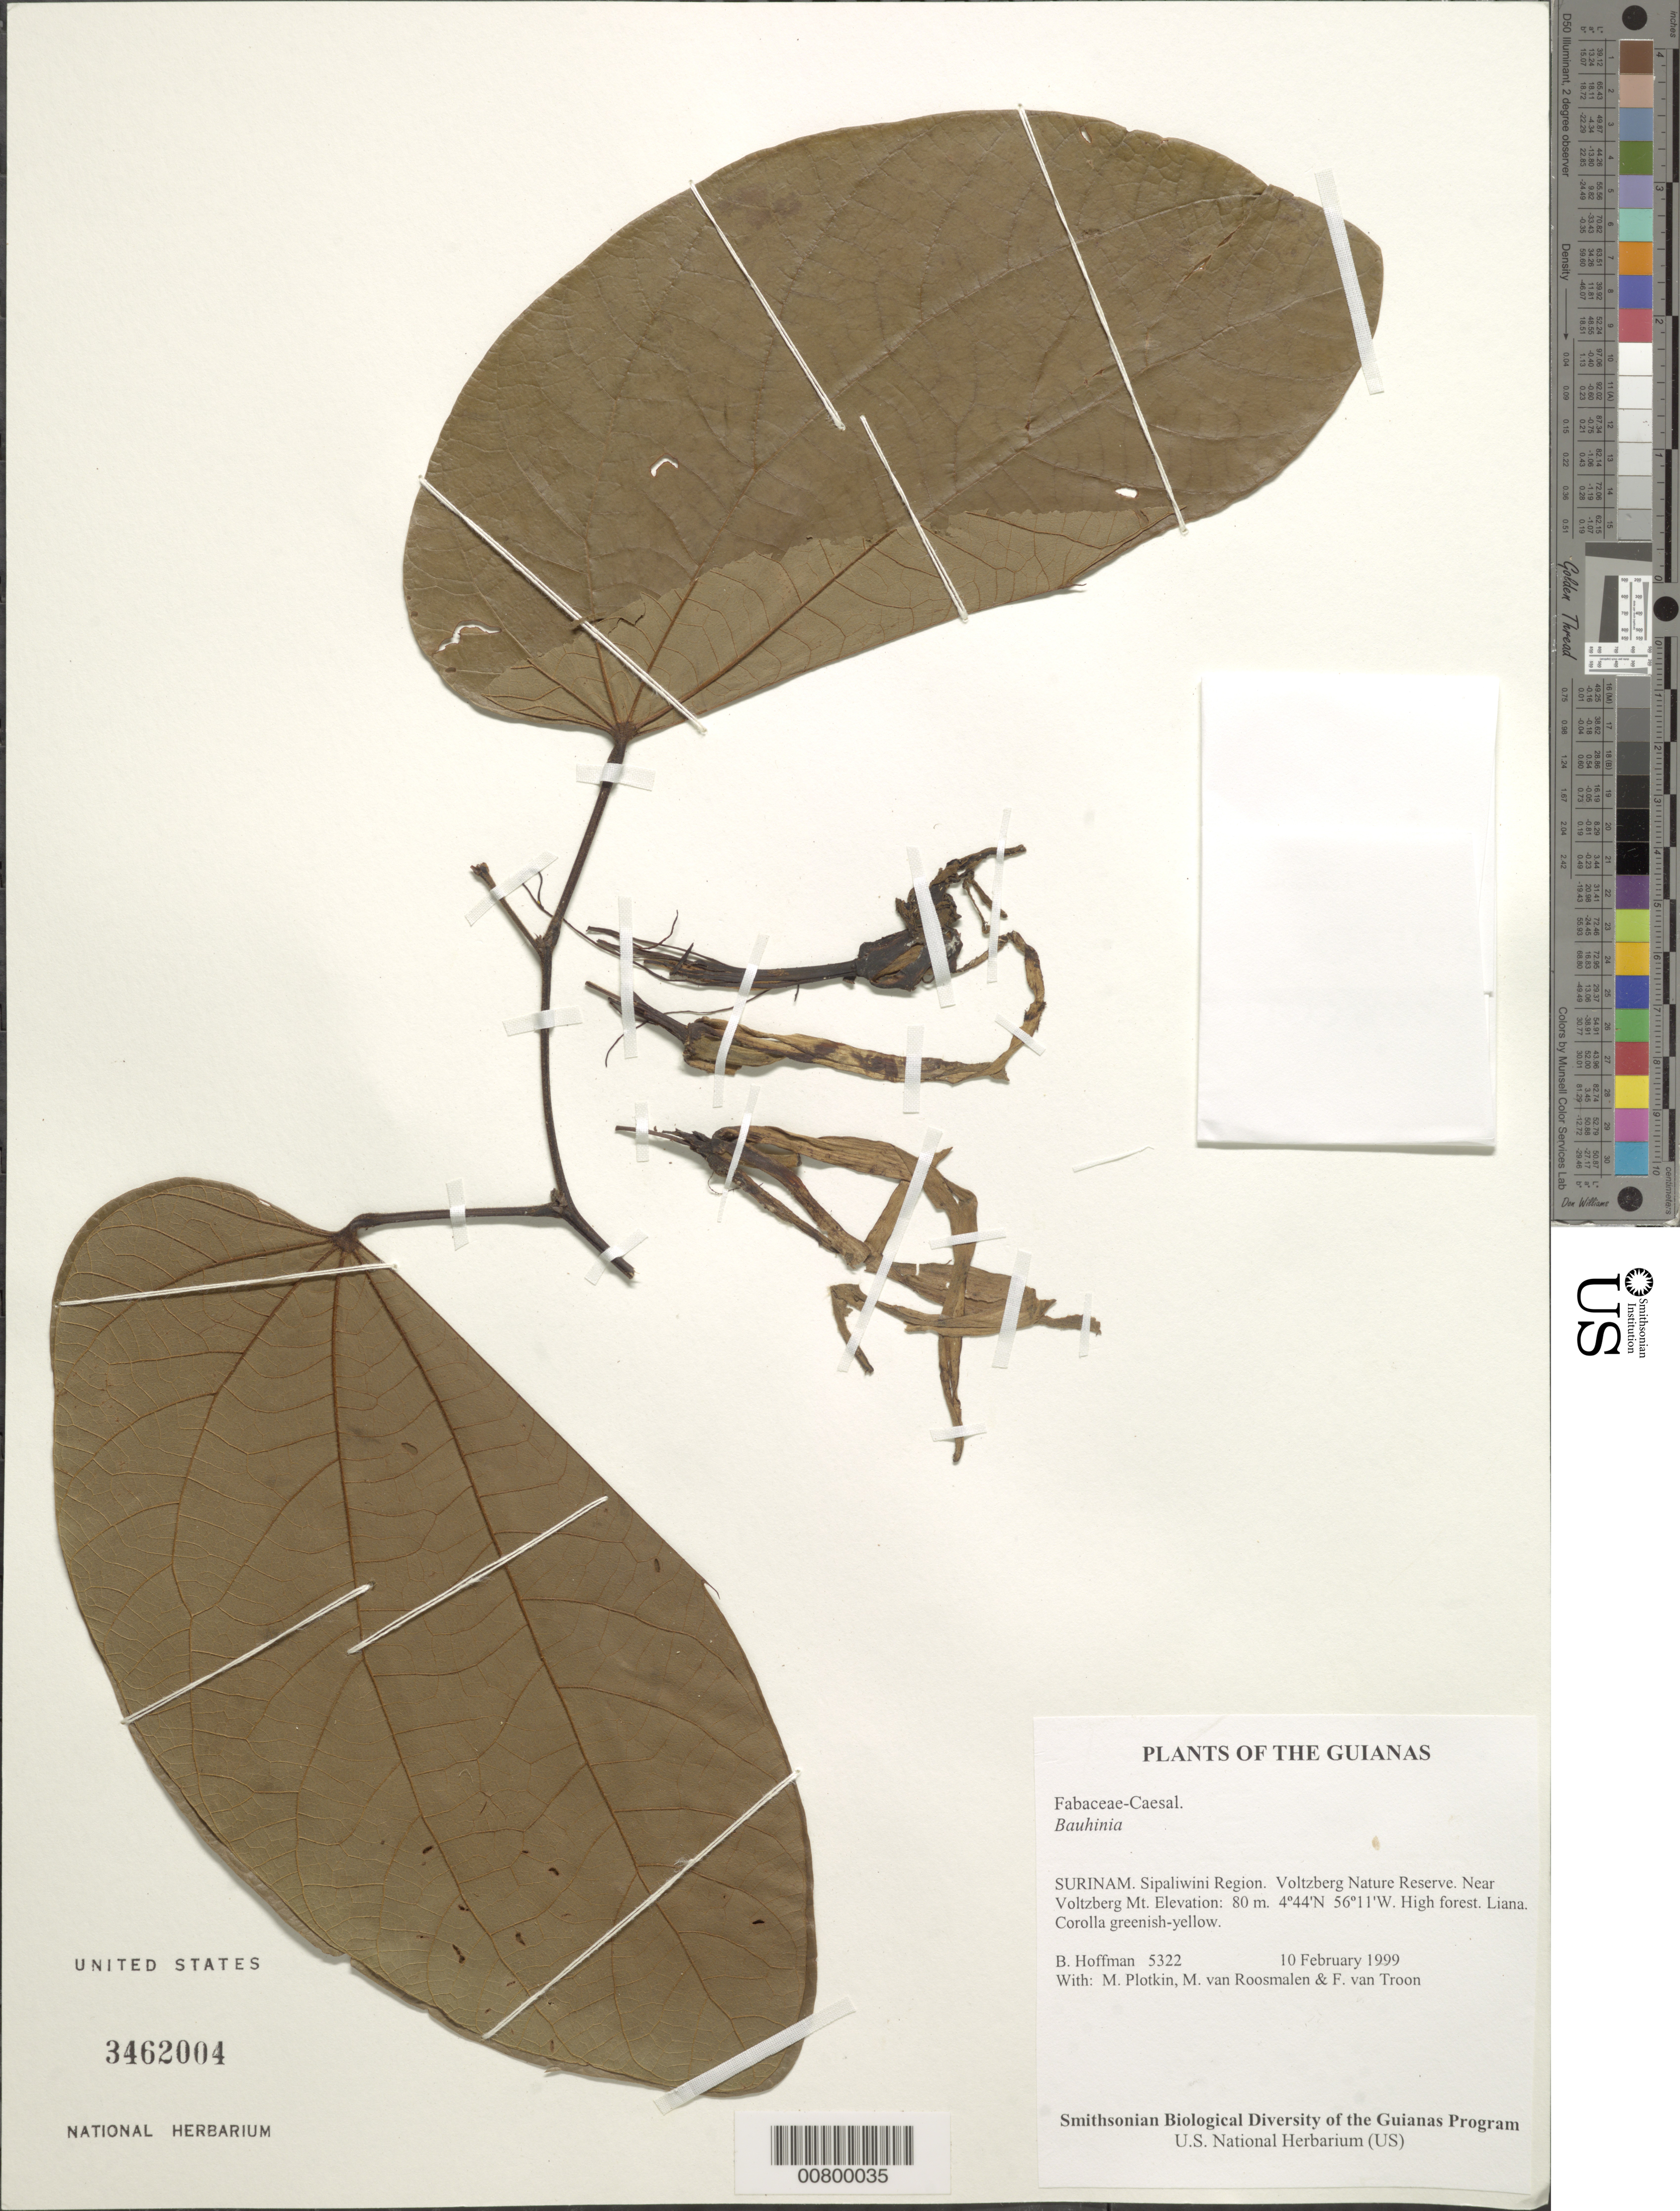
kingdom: Plantae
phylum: Tracheophyta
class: Magnoliopsida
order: Fabales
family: Fabaceae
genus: Bauhinia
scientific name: Bauhinia sp.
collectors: B. Hoffman, M. Plotkin, M. Roosmalen & F. Van Troon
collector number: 5322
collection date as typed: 10 February 1999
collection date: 1999-02-10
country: Suriname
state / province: Sipaliwini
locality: Voltzberg Nature Reserve. Near Voltzberg Mt.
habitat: High forest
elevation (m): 80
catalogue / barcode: US 3462004